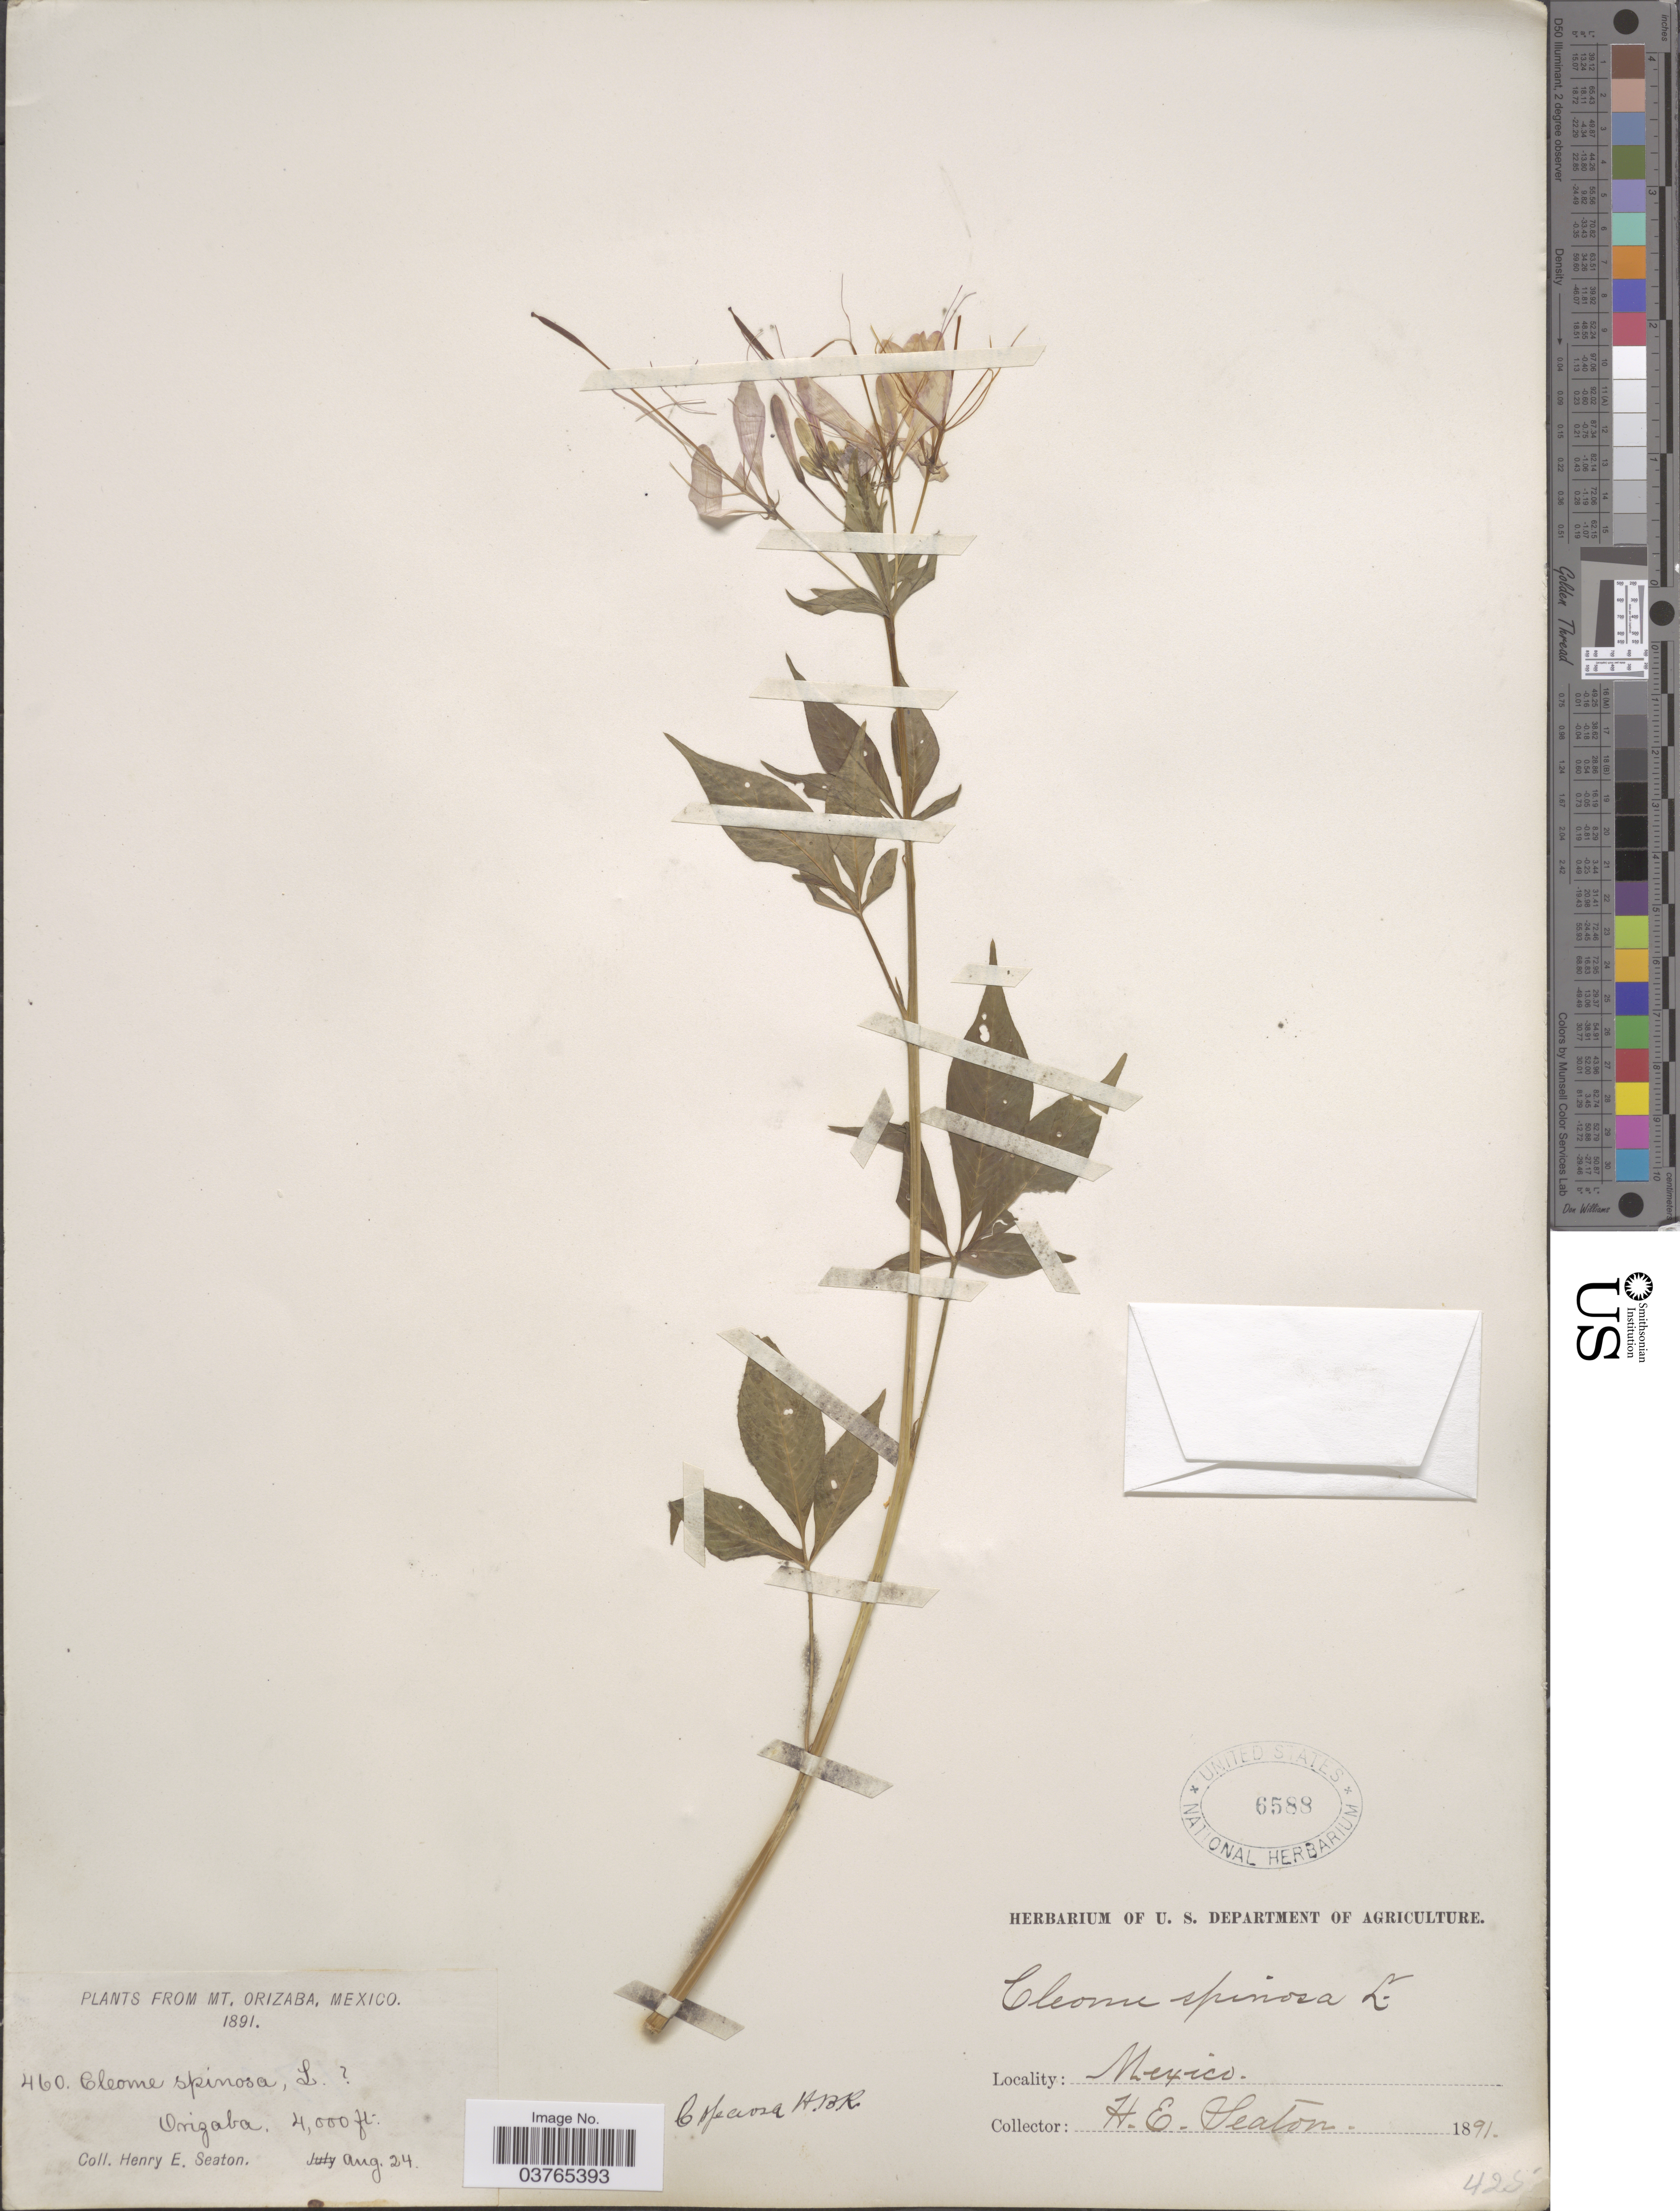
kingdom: Plantae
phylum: Tracheophyta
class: Magnoliopsida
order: Brassicales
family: Cleomaceae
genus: Cleoserrata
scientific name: Cleoserrata speciosa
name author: (Raf.) Iltis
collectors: H. E. Seaton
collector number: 460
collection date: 1891-08-24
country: Mexico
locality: Mt. Orizaba. Orizaba.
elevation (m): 1219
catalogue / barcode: US 6588